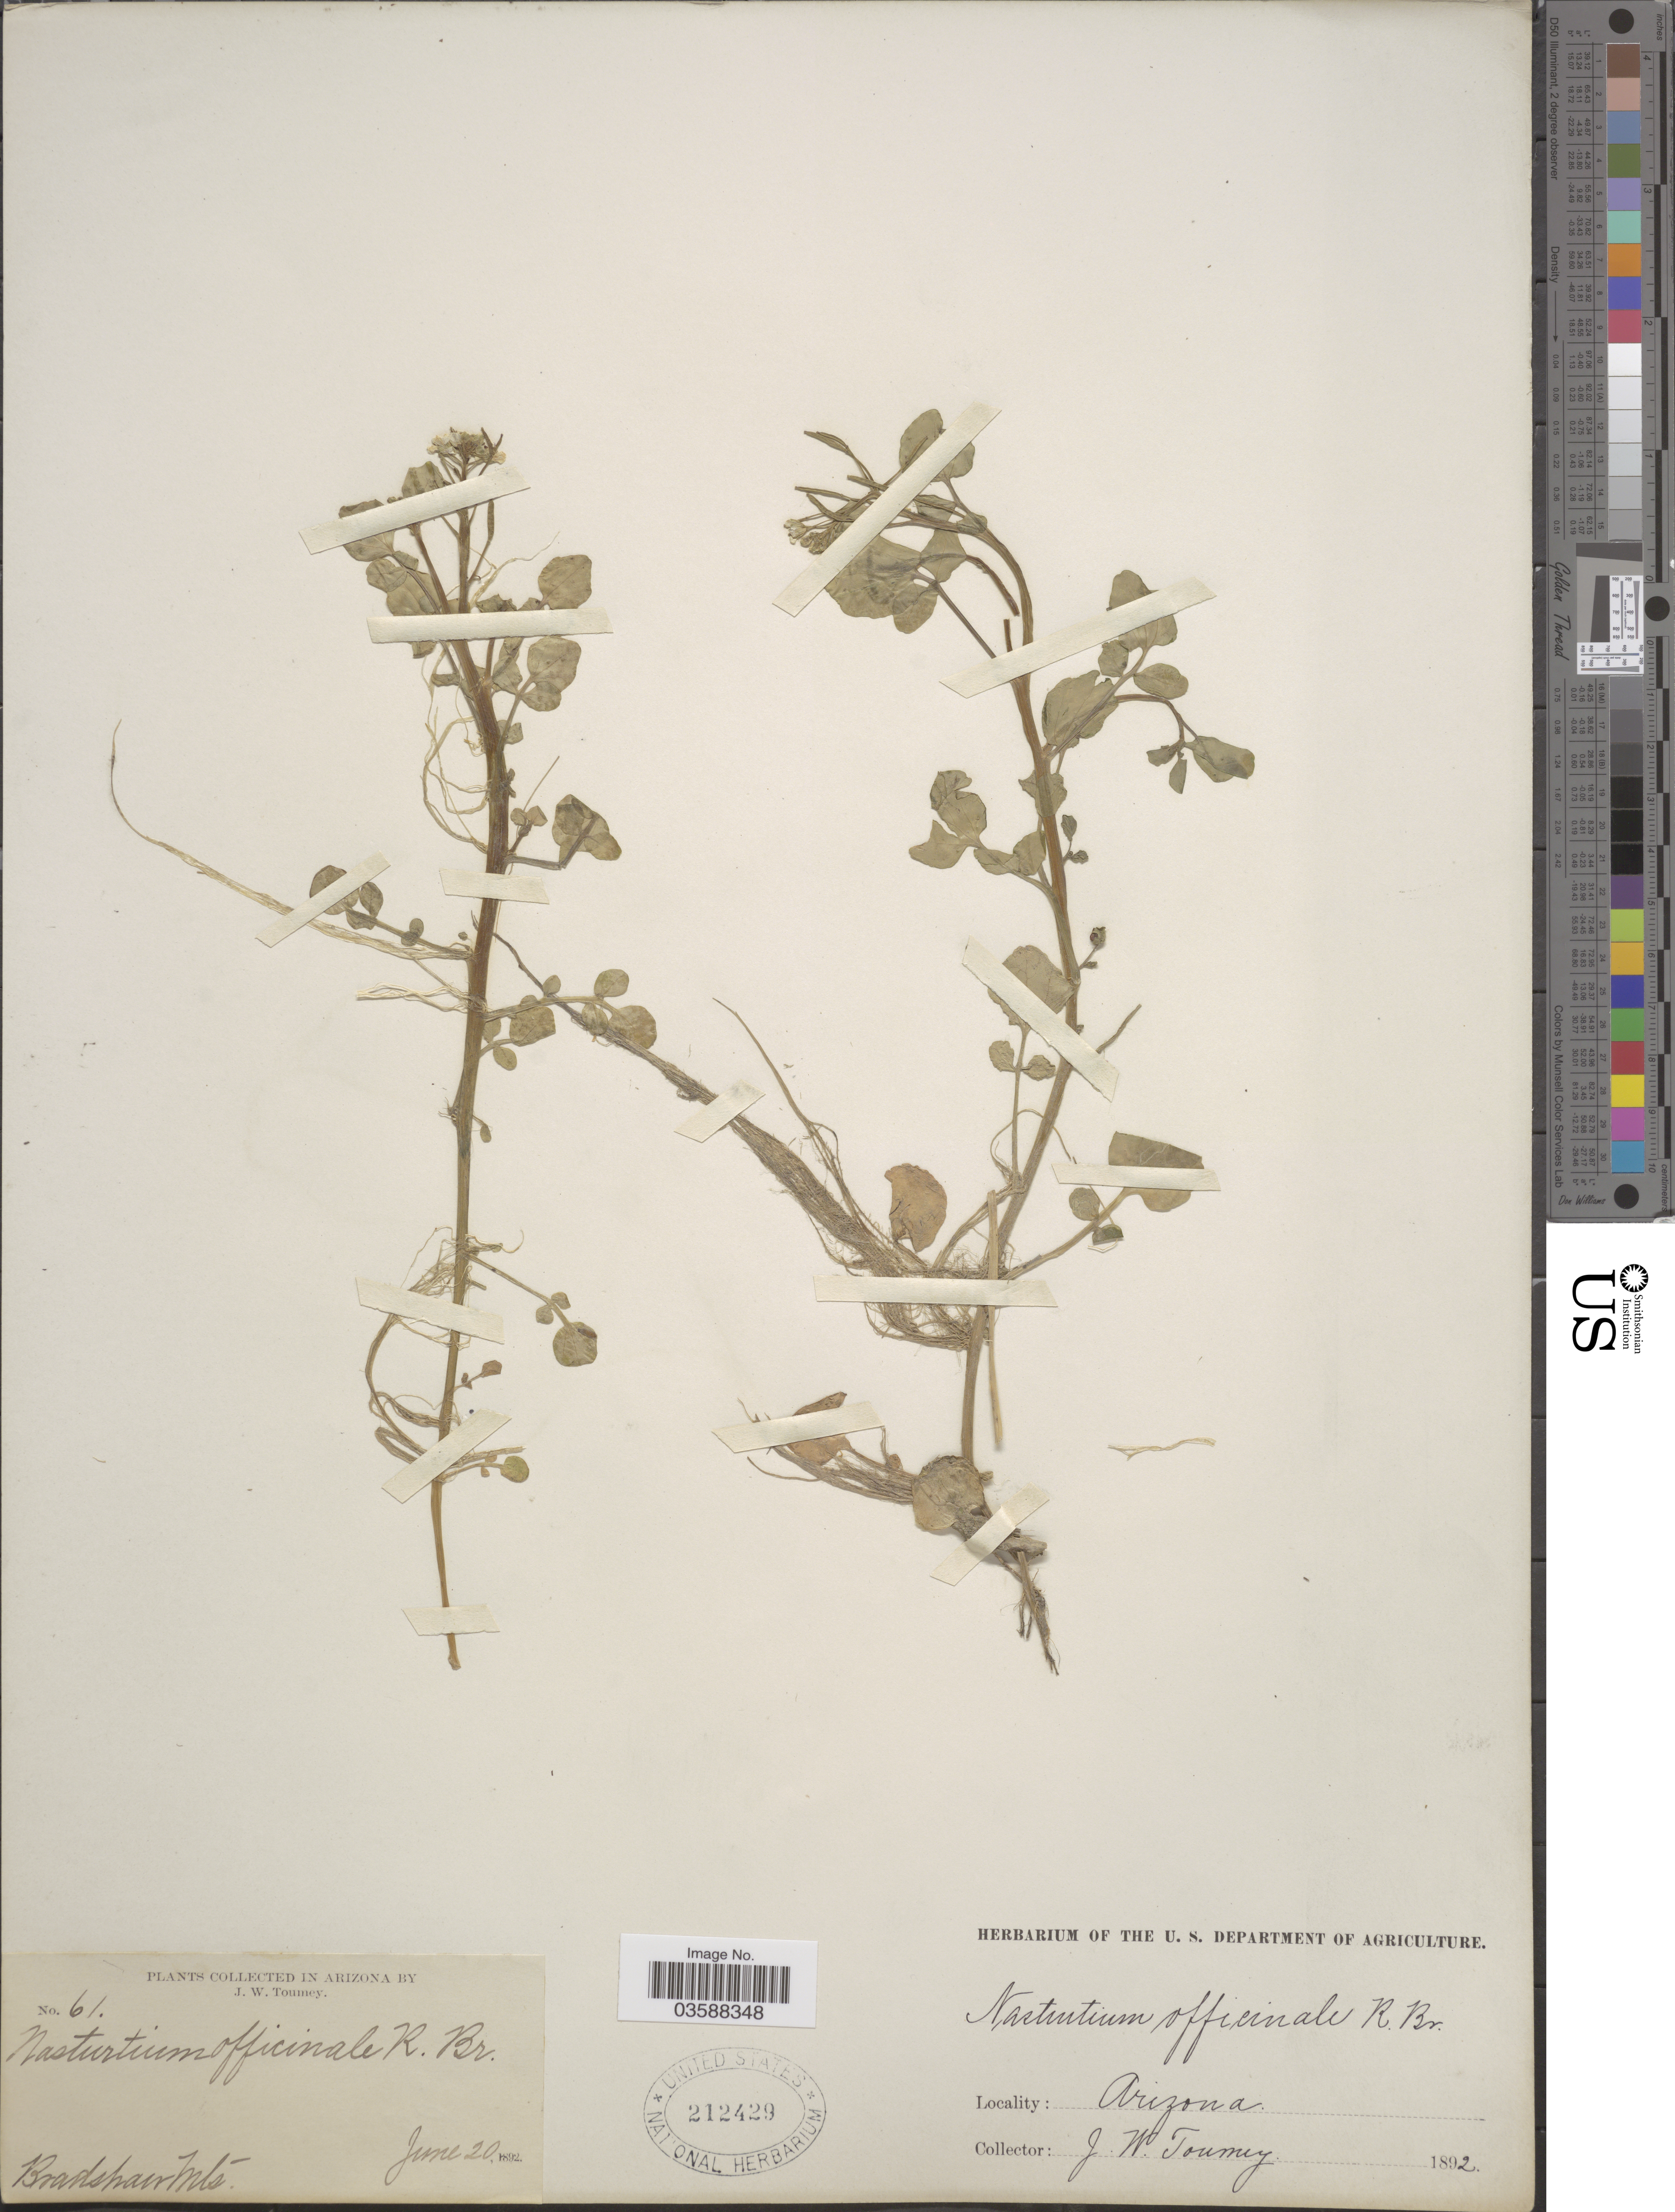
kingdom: Plantae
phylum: Tracheophyta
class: Magnoliopsida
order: Brassicales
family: Brassicaceae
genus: Nasturtium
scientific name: Nasturtium officinale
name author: R. Br.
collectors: J. W. Toumey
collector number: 61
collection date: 1892-06-20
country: United States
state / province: Arizona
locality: Bradshaw Mts.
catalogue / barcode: US 212429